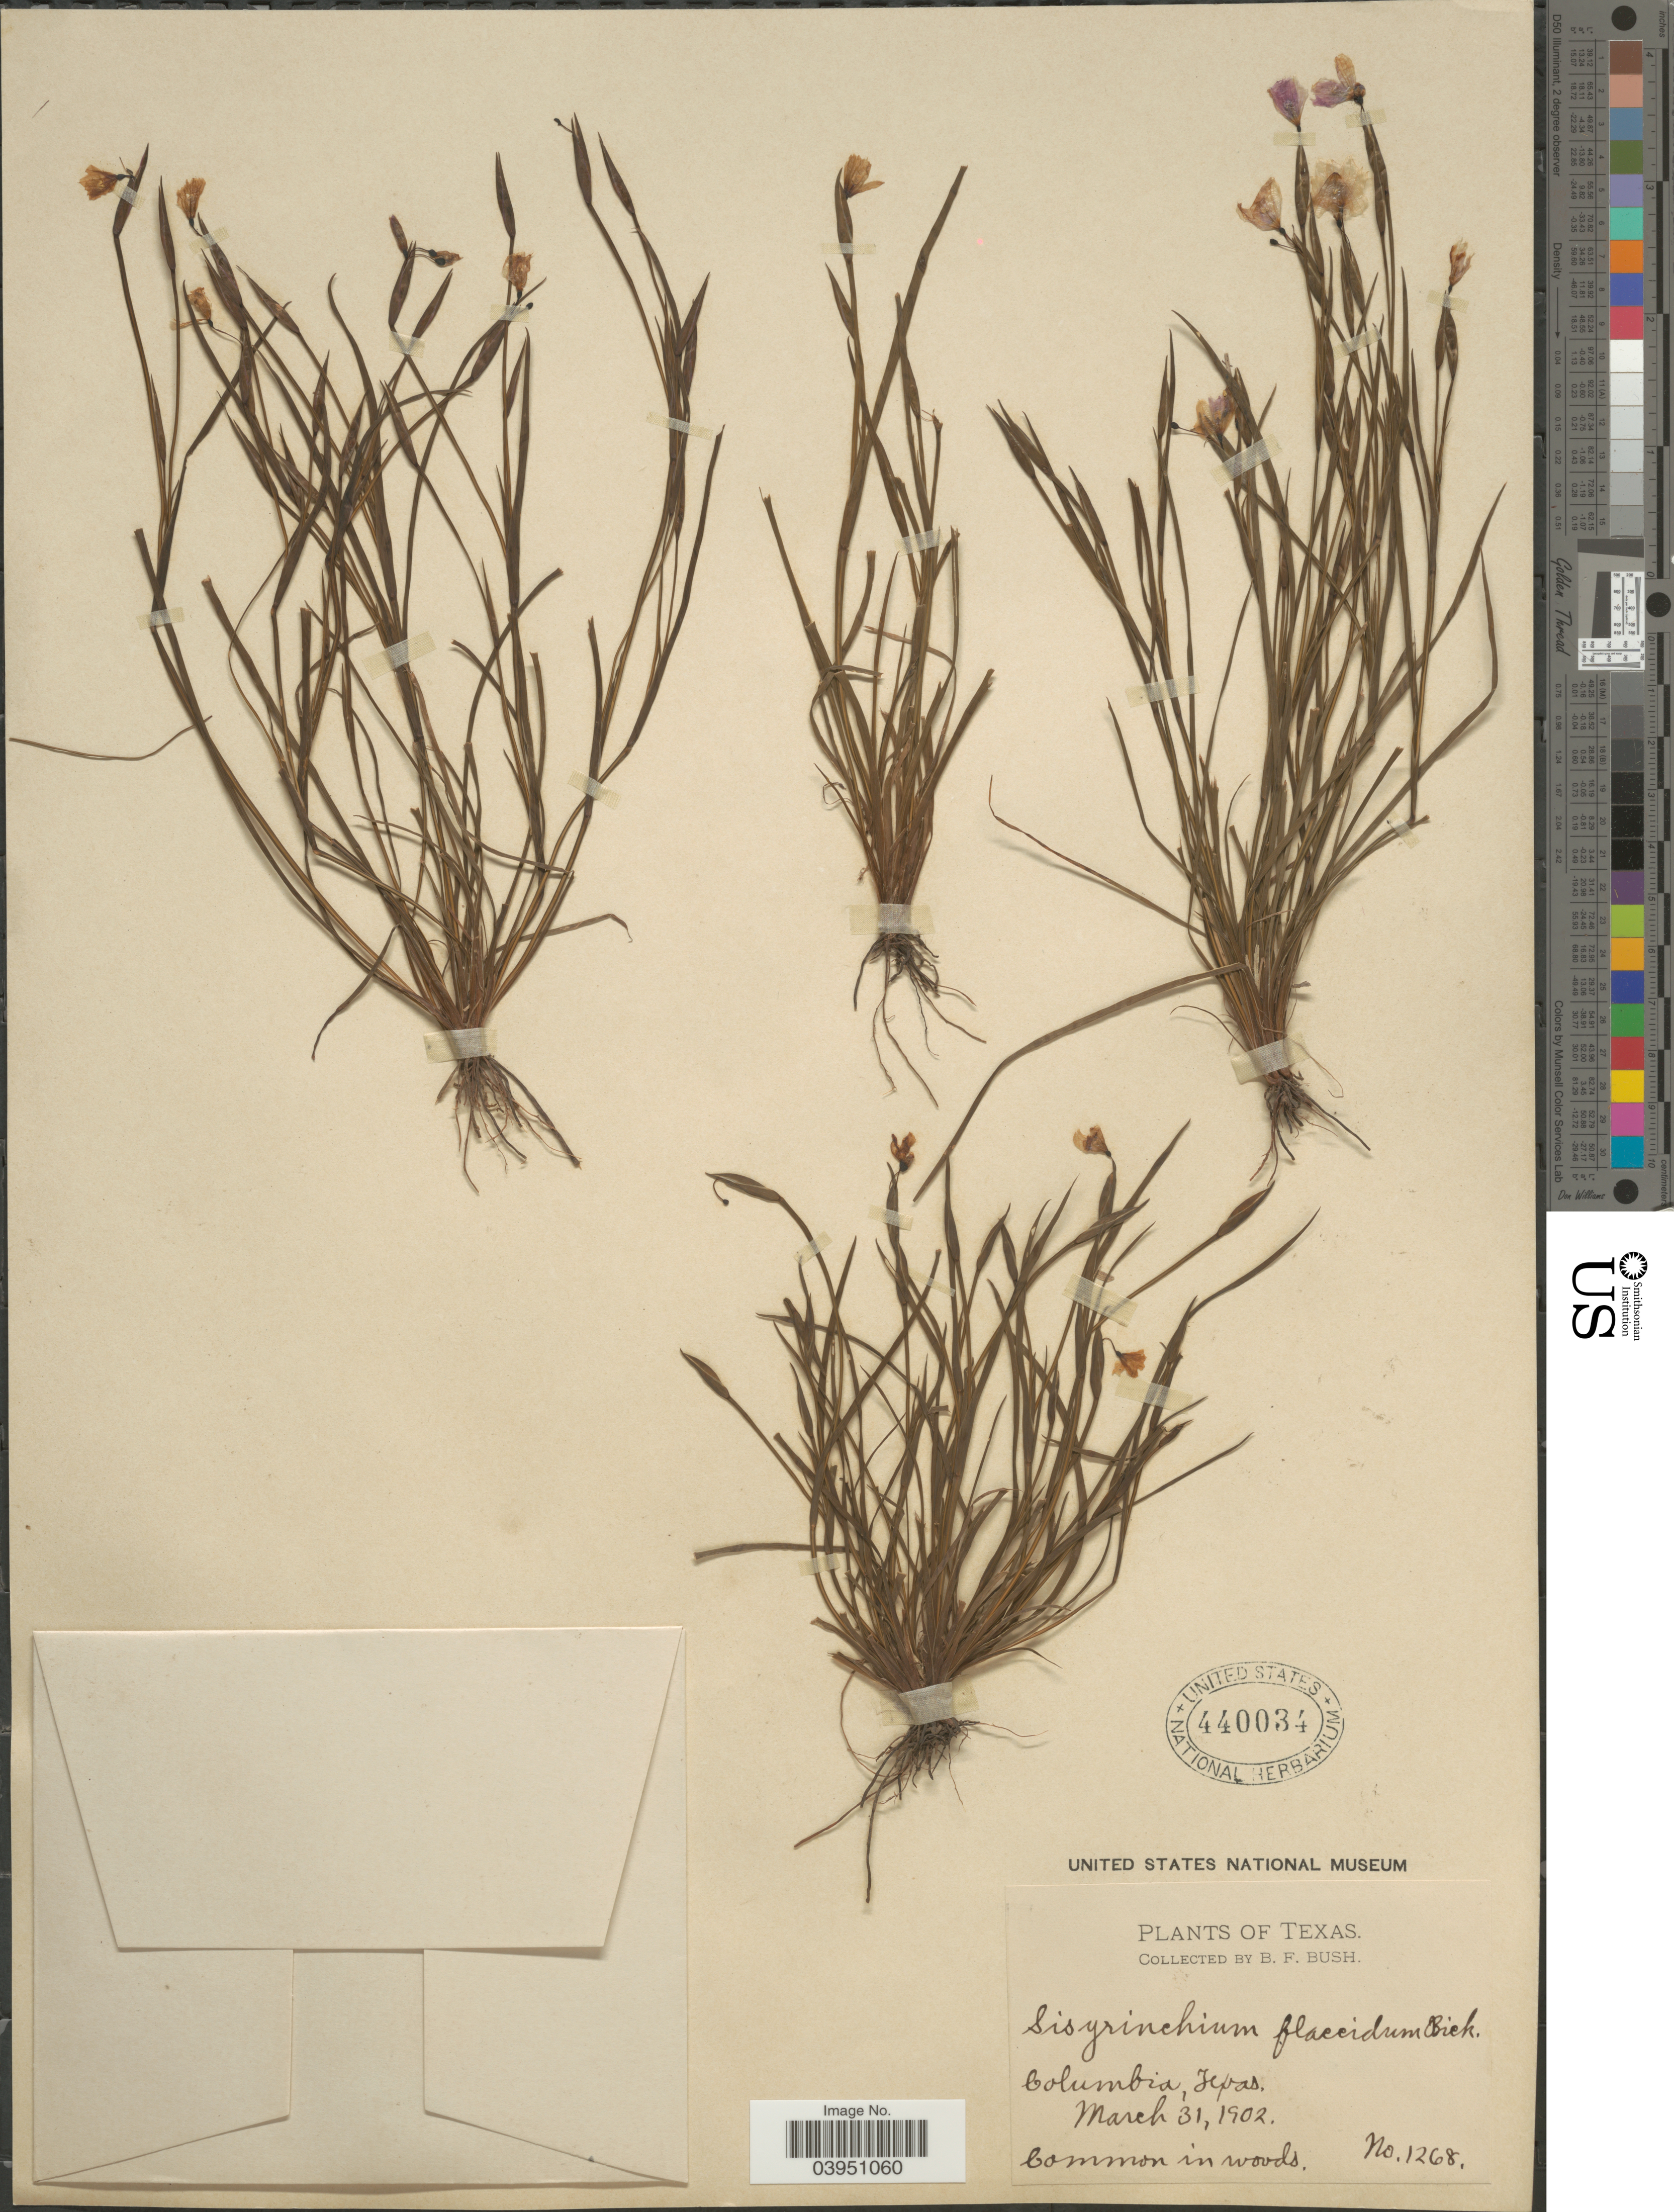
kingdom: Plantae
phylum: Tracheophyta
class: Liliopsida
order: Asparagales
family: Iridaceae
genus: Sisyrinchium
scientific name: Sisyrinchium flaccidum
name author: E.P. Bicknell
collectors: B. F. Bush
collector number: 1268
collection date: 1902-03-31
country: United States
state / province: Texas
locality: Columbia.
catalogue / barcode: US 440034